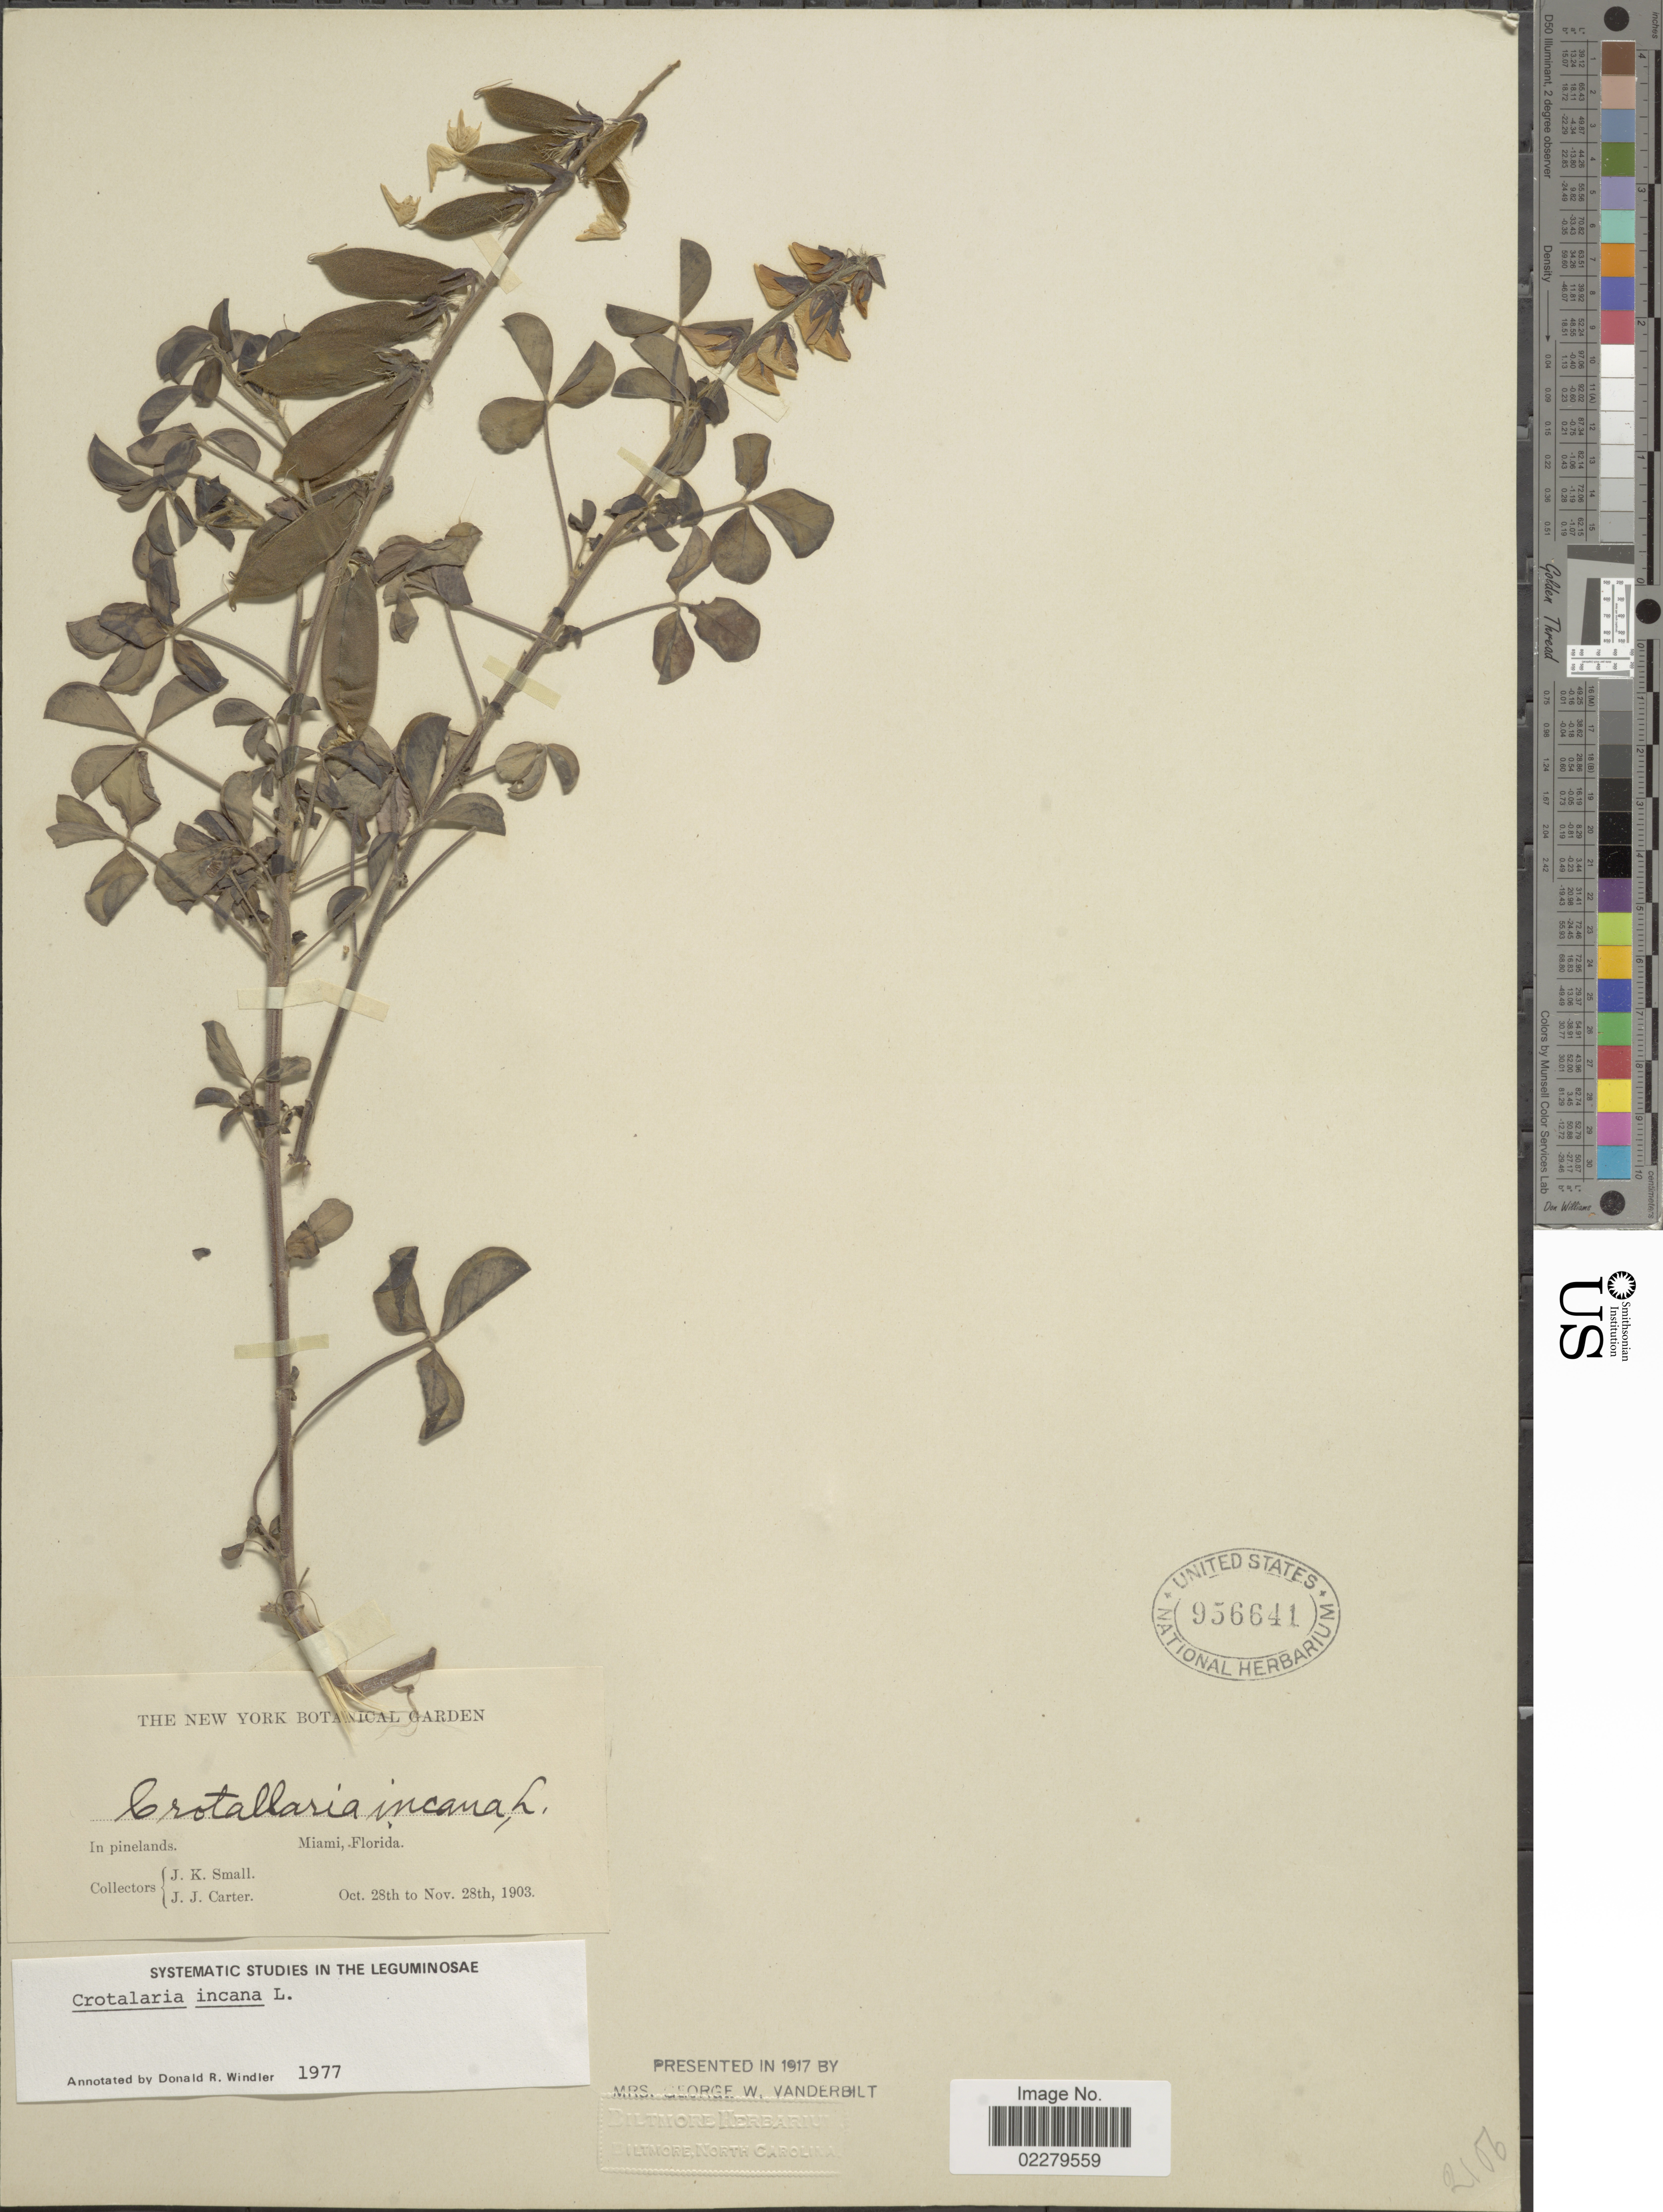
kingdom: Plantae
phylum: Tracheophyta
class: Magnoliopsida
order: Fabales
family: Fabaceae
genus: Crotalaria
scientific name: Crotalaria incana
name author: L.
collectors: J. K. Small & J. Carter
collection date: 1903-10-28/1903-11-28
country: United States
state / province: Florida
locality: In pinelands. Miami, Florida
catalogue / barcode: US 956641